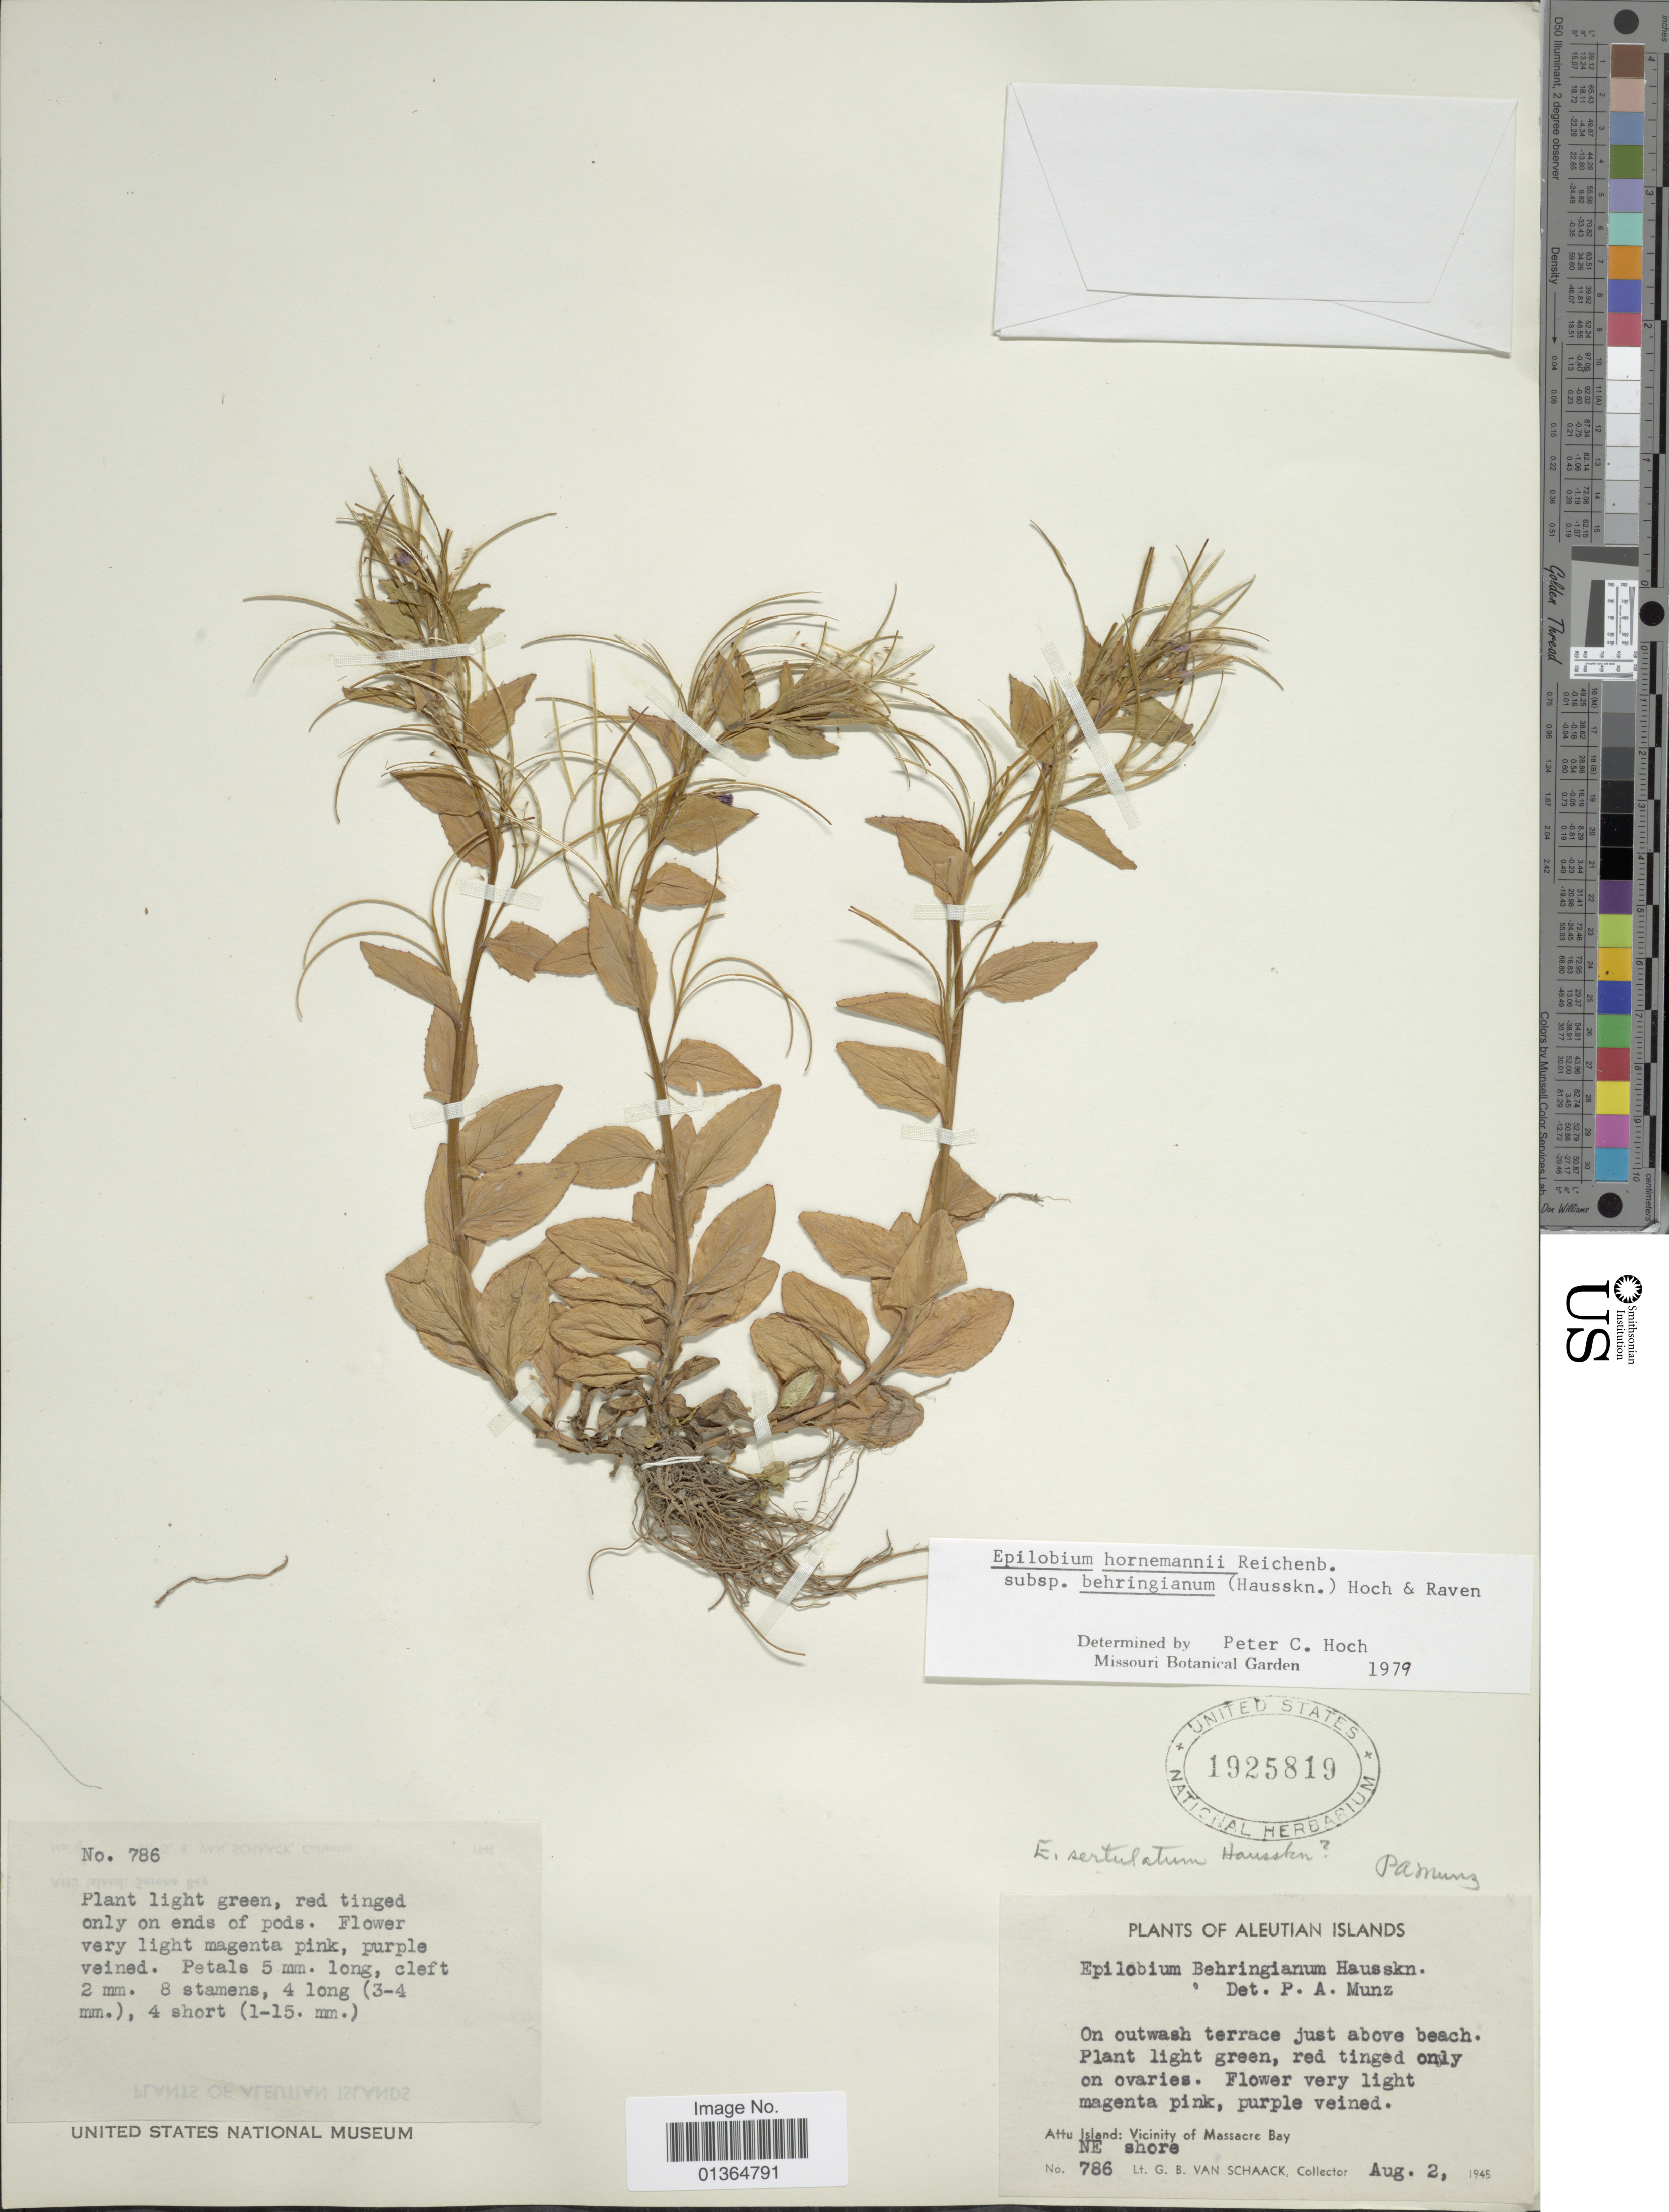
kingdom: Plantae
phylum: Tracheophyta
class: Magnoliopsida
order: Myrtales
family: Onagraceae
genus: Epilobium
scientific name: Epilobium hornemannii subsp. behringianum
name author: (Hausskn.) Hoch & P.H. Raven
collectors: G. Van Schaack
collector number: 786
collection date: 1945-08-02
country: United States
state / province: Alaska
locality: Aleutian Islands. Attu Island: Vicinity of Massacre Bay. NE shore.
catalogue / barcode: US 1925819